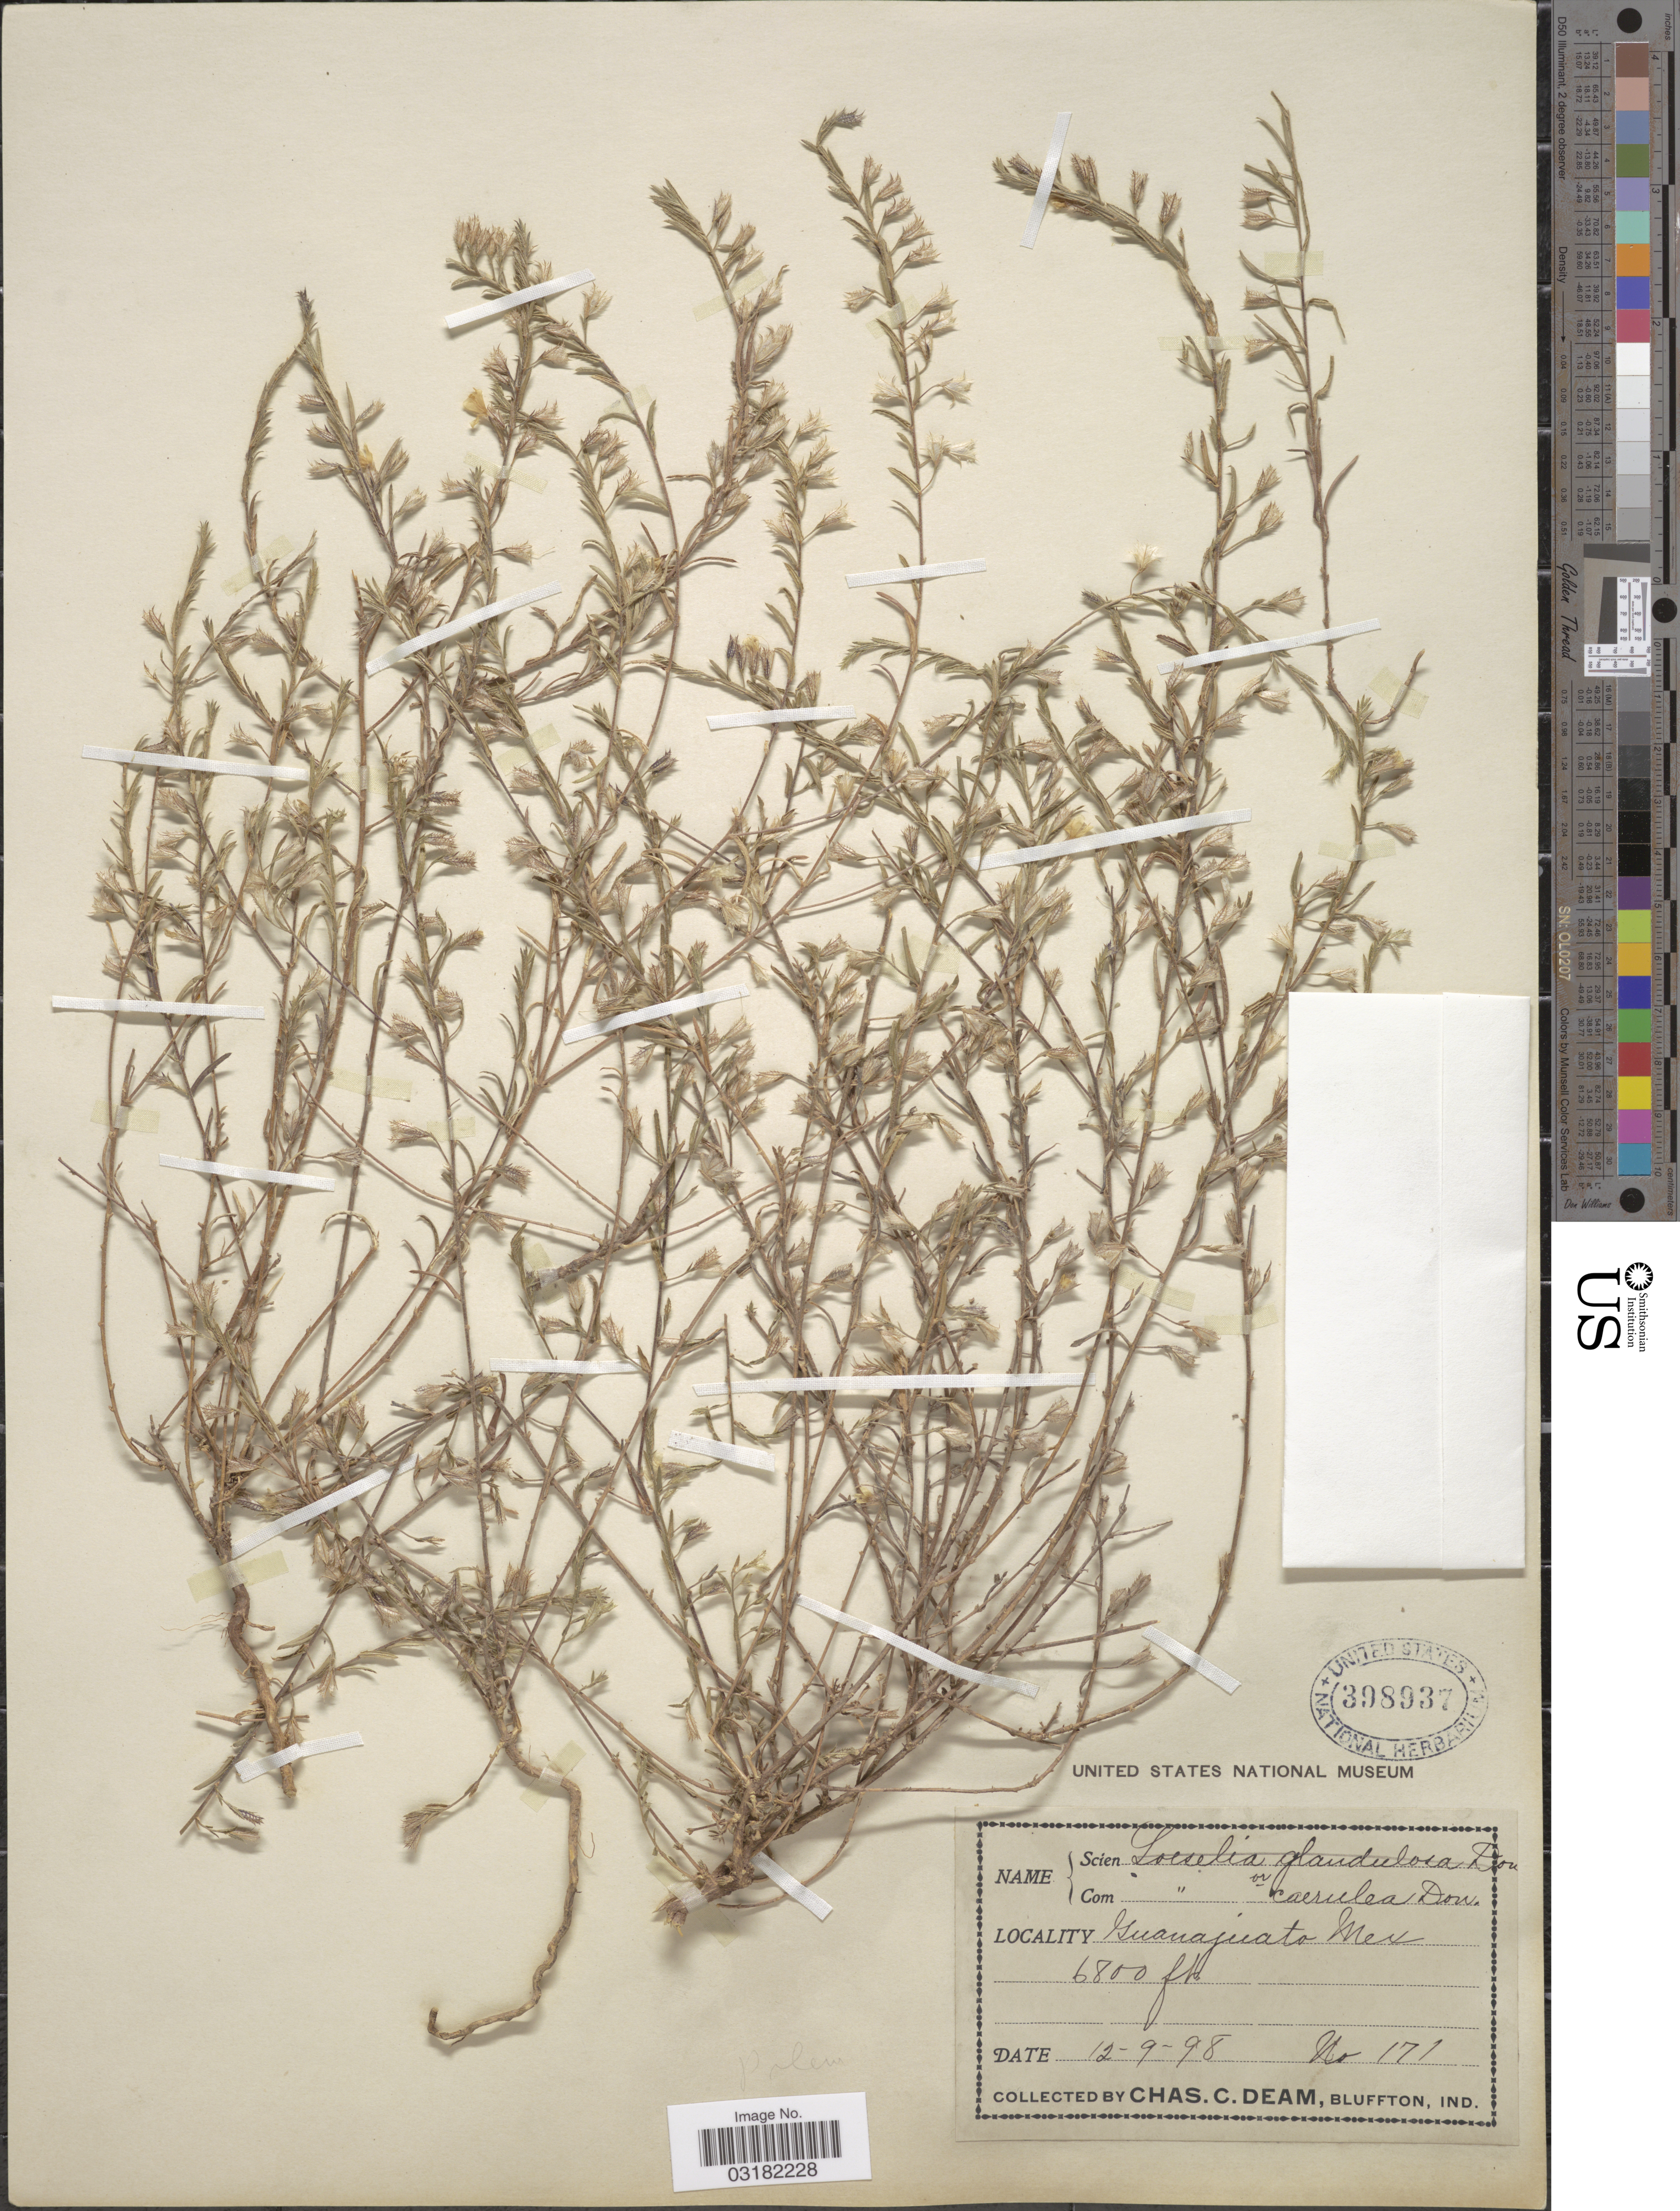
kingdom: Plantae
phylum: Tracheophyta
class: Magnoliopsida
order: Ericales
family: Polemoniaceae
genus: Loeselia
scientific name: Loeselia caerulea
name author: (Cav.) G. Don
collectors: C. C. Deam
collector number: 171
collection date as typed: Transcribed d/m/y: 12/9/98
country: Mexico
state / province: Guanajuato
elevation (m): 2073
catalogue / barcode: US 398937